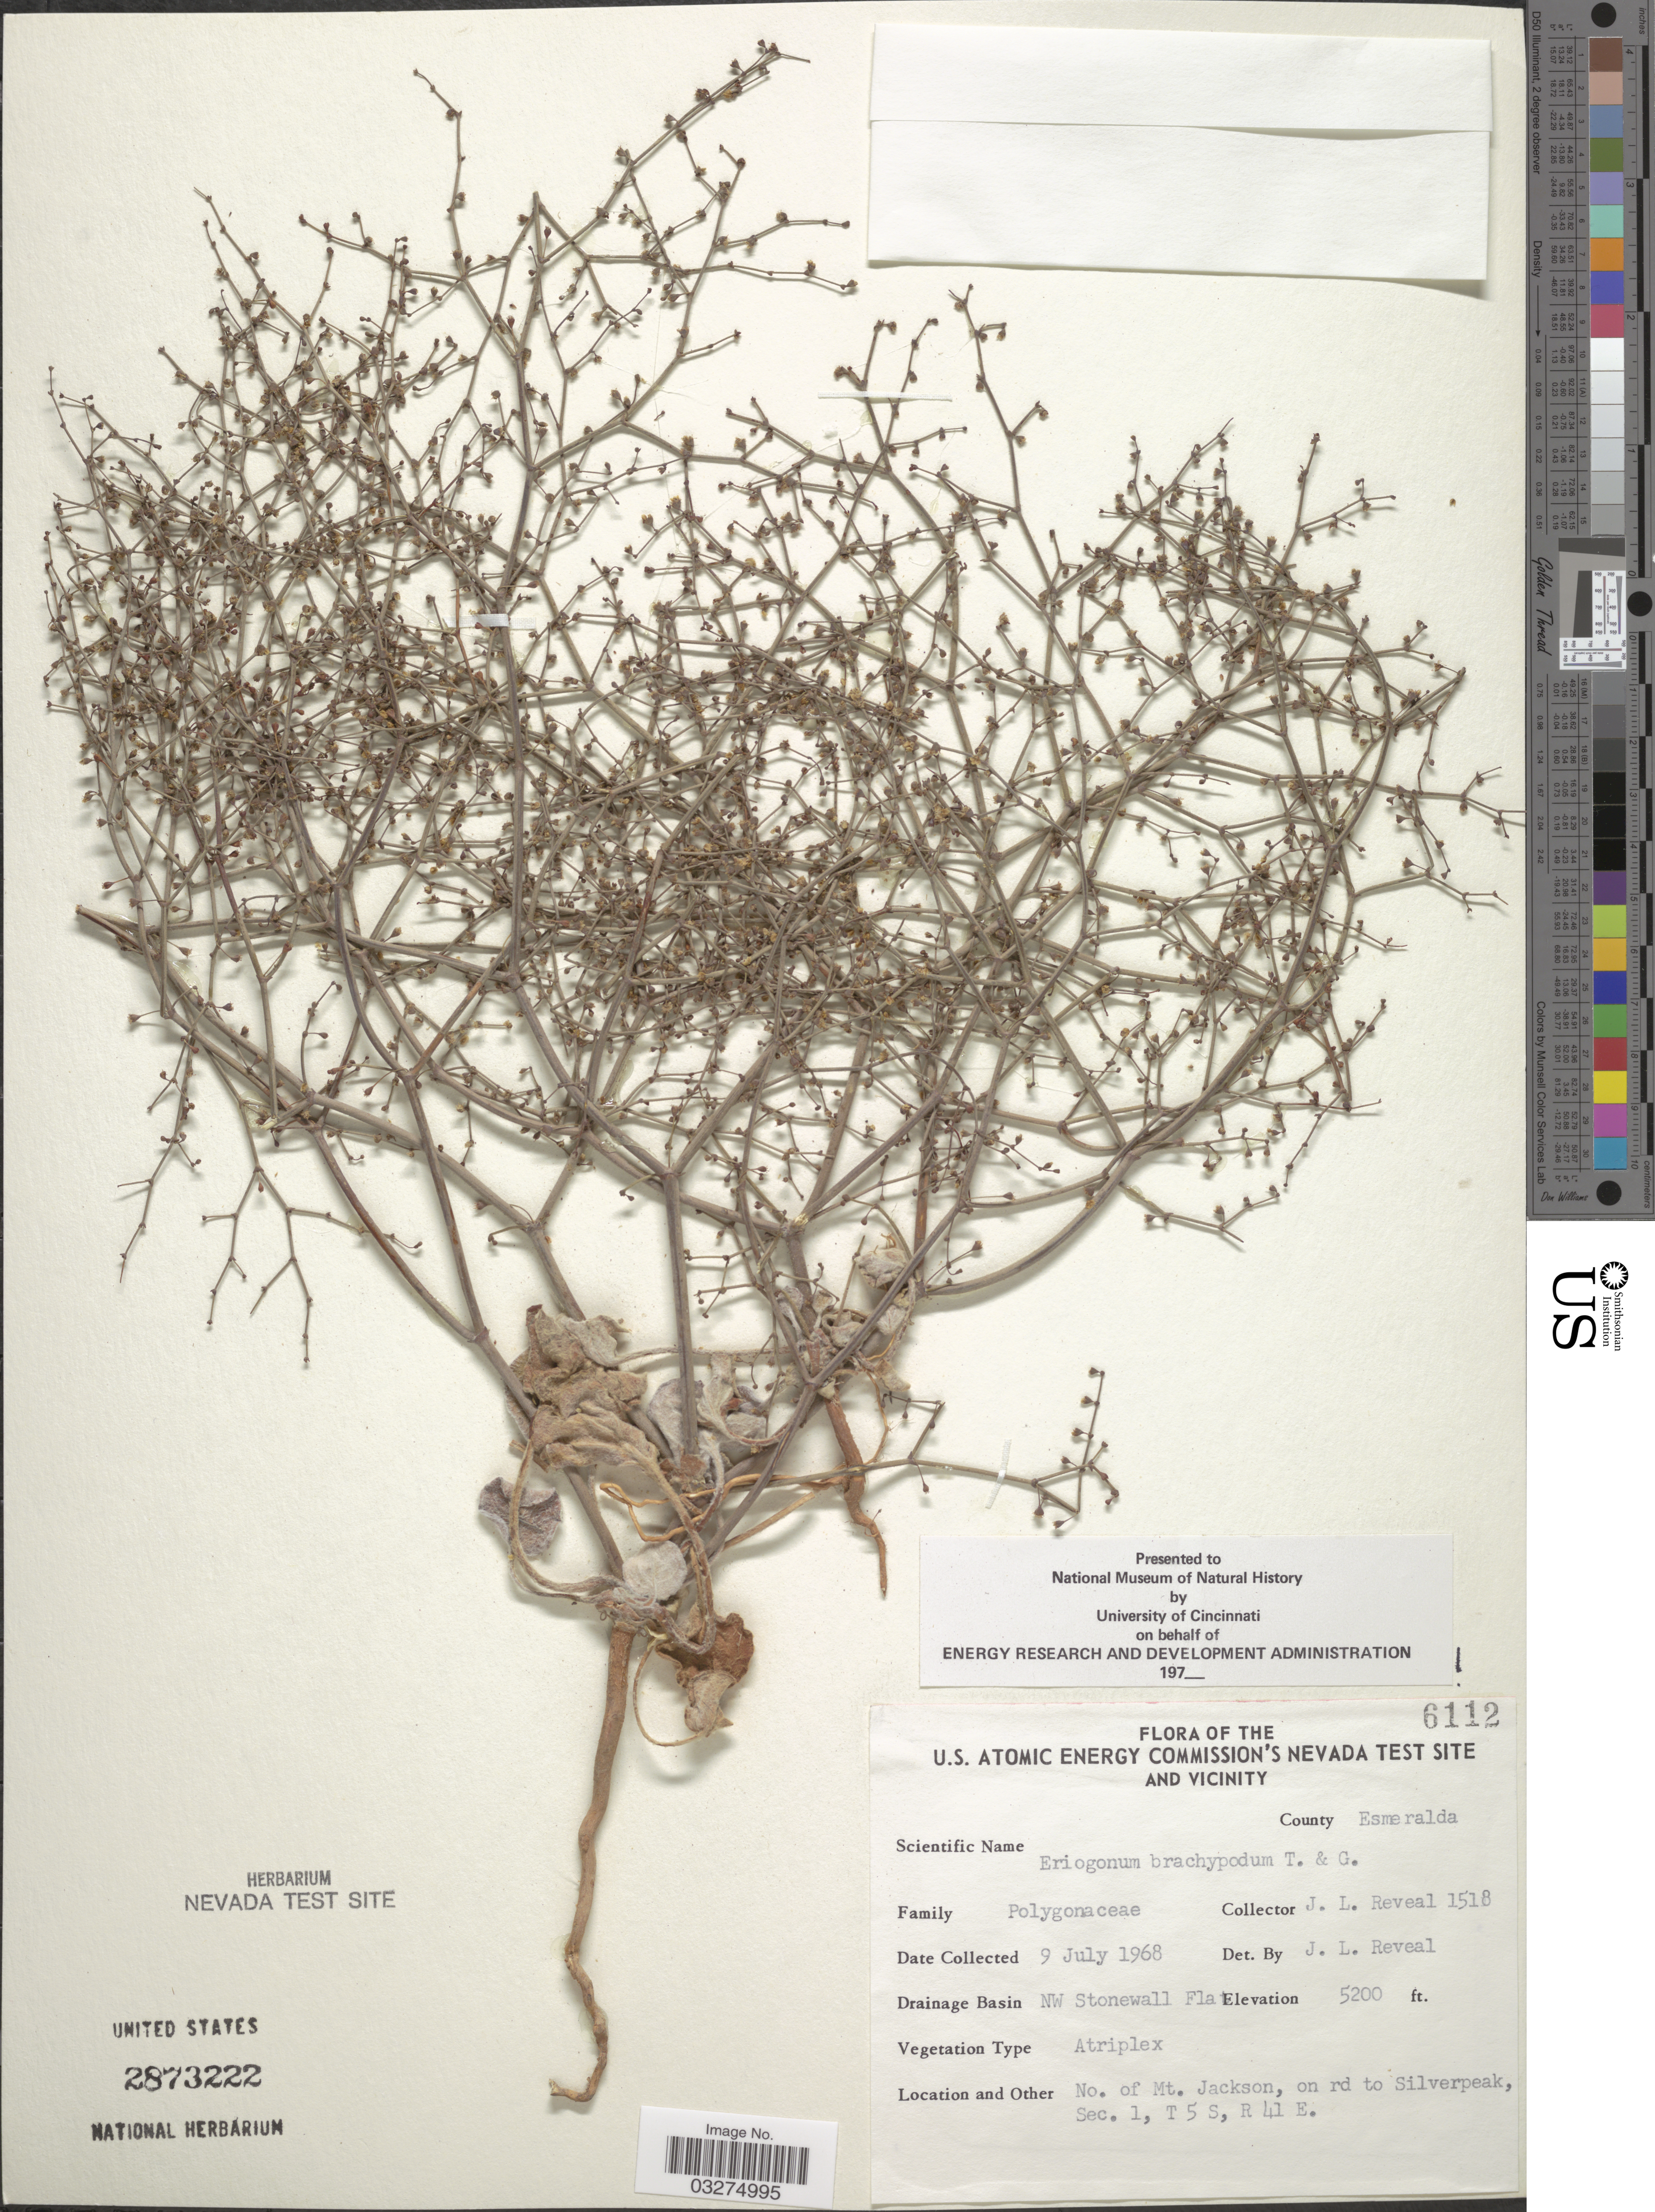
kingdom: Plantae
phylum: Tracheophyta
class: Magnoliopsida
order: Caryophyllales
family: Polygonaceae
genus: Eriogonum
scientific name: Eriogonum brachypodum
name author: Torr. & A. Gray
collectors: J. L. Reveal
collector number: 1518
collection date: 1968-07-09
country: United States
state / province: Nevada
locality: U. S. Atomic Energy Commission's Nevada Test Site and Vicinity. County Esmeralda. Drainage Basin NW Stonewall Flat. No. of Mt. Jackson, on rd to Silverpeak, Sec.1, T5S, R41E.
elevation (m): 1585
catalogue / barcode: US 2873222